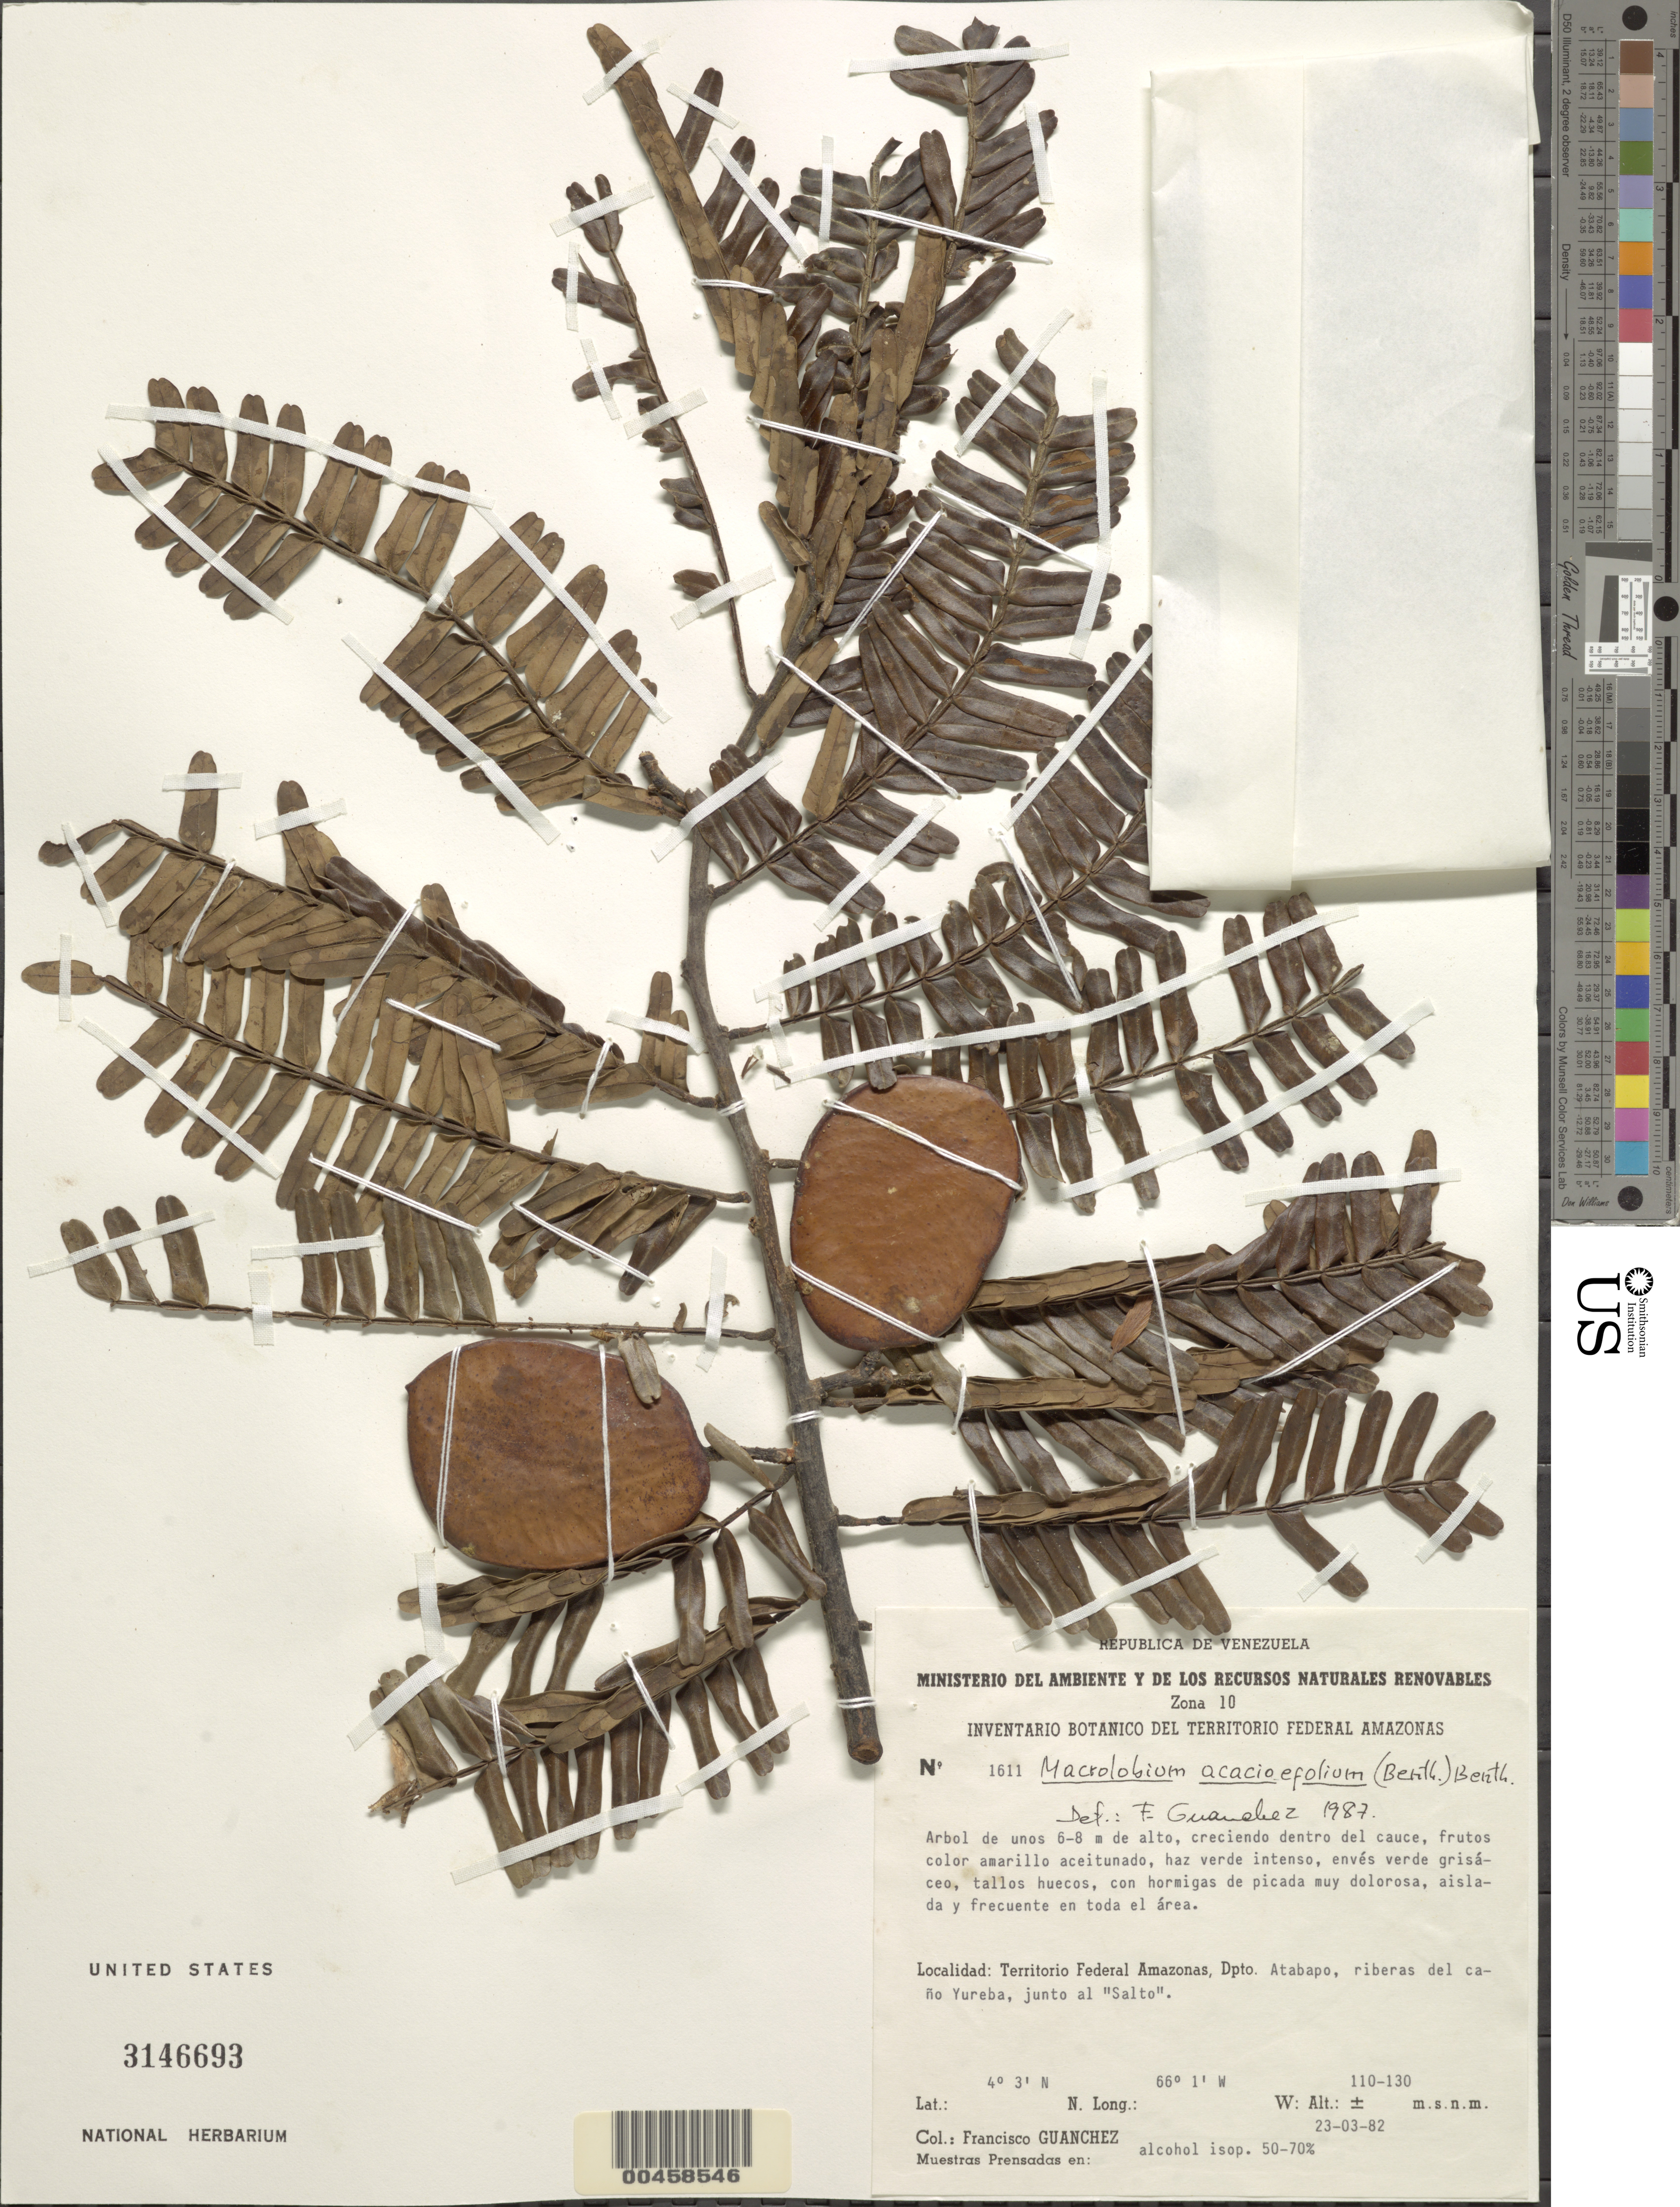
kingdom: Plantae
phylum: Tracheophyta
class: Magnoliopsida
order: Fabales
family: Fabaceae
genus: Macrolobium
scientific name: Macrolobium acaciifolium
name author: (Benth.) Benth.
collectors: F. Guánchez M.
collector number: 1611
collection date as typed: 23 Mar 1982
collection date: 1982-03-23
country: Venezuela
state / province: Amazonas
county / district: Atabapo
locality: Riberas del cano yureba, junto al "salto"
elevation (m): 110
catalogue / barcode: US 3146693